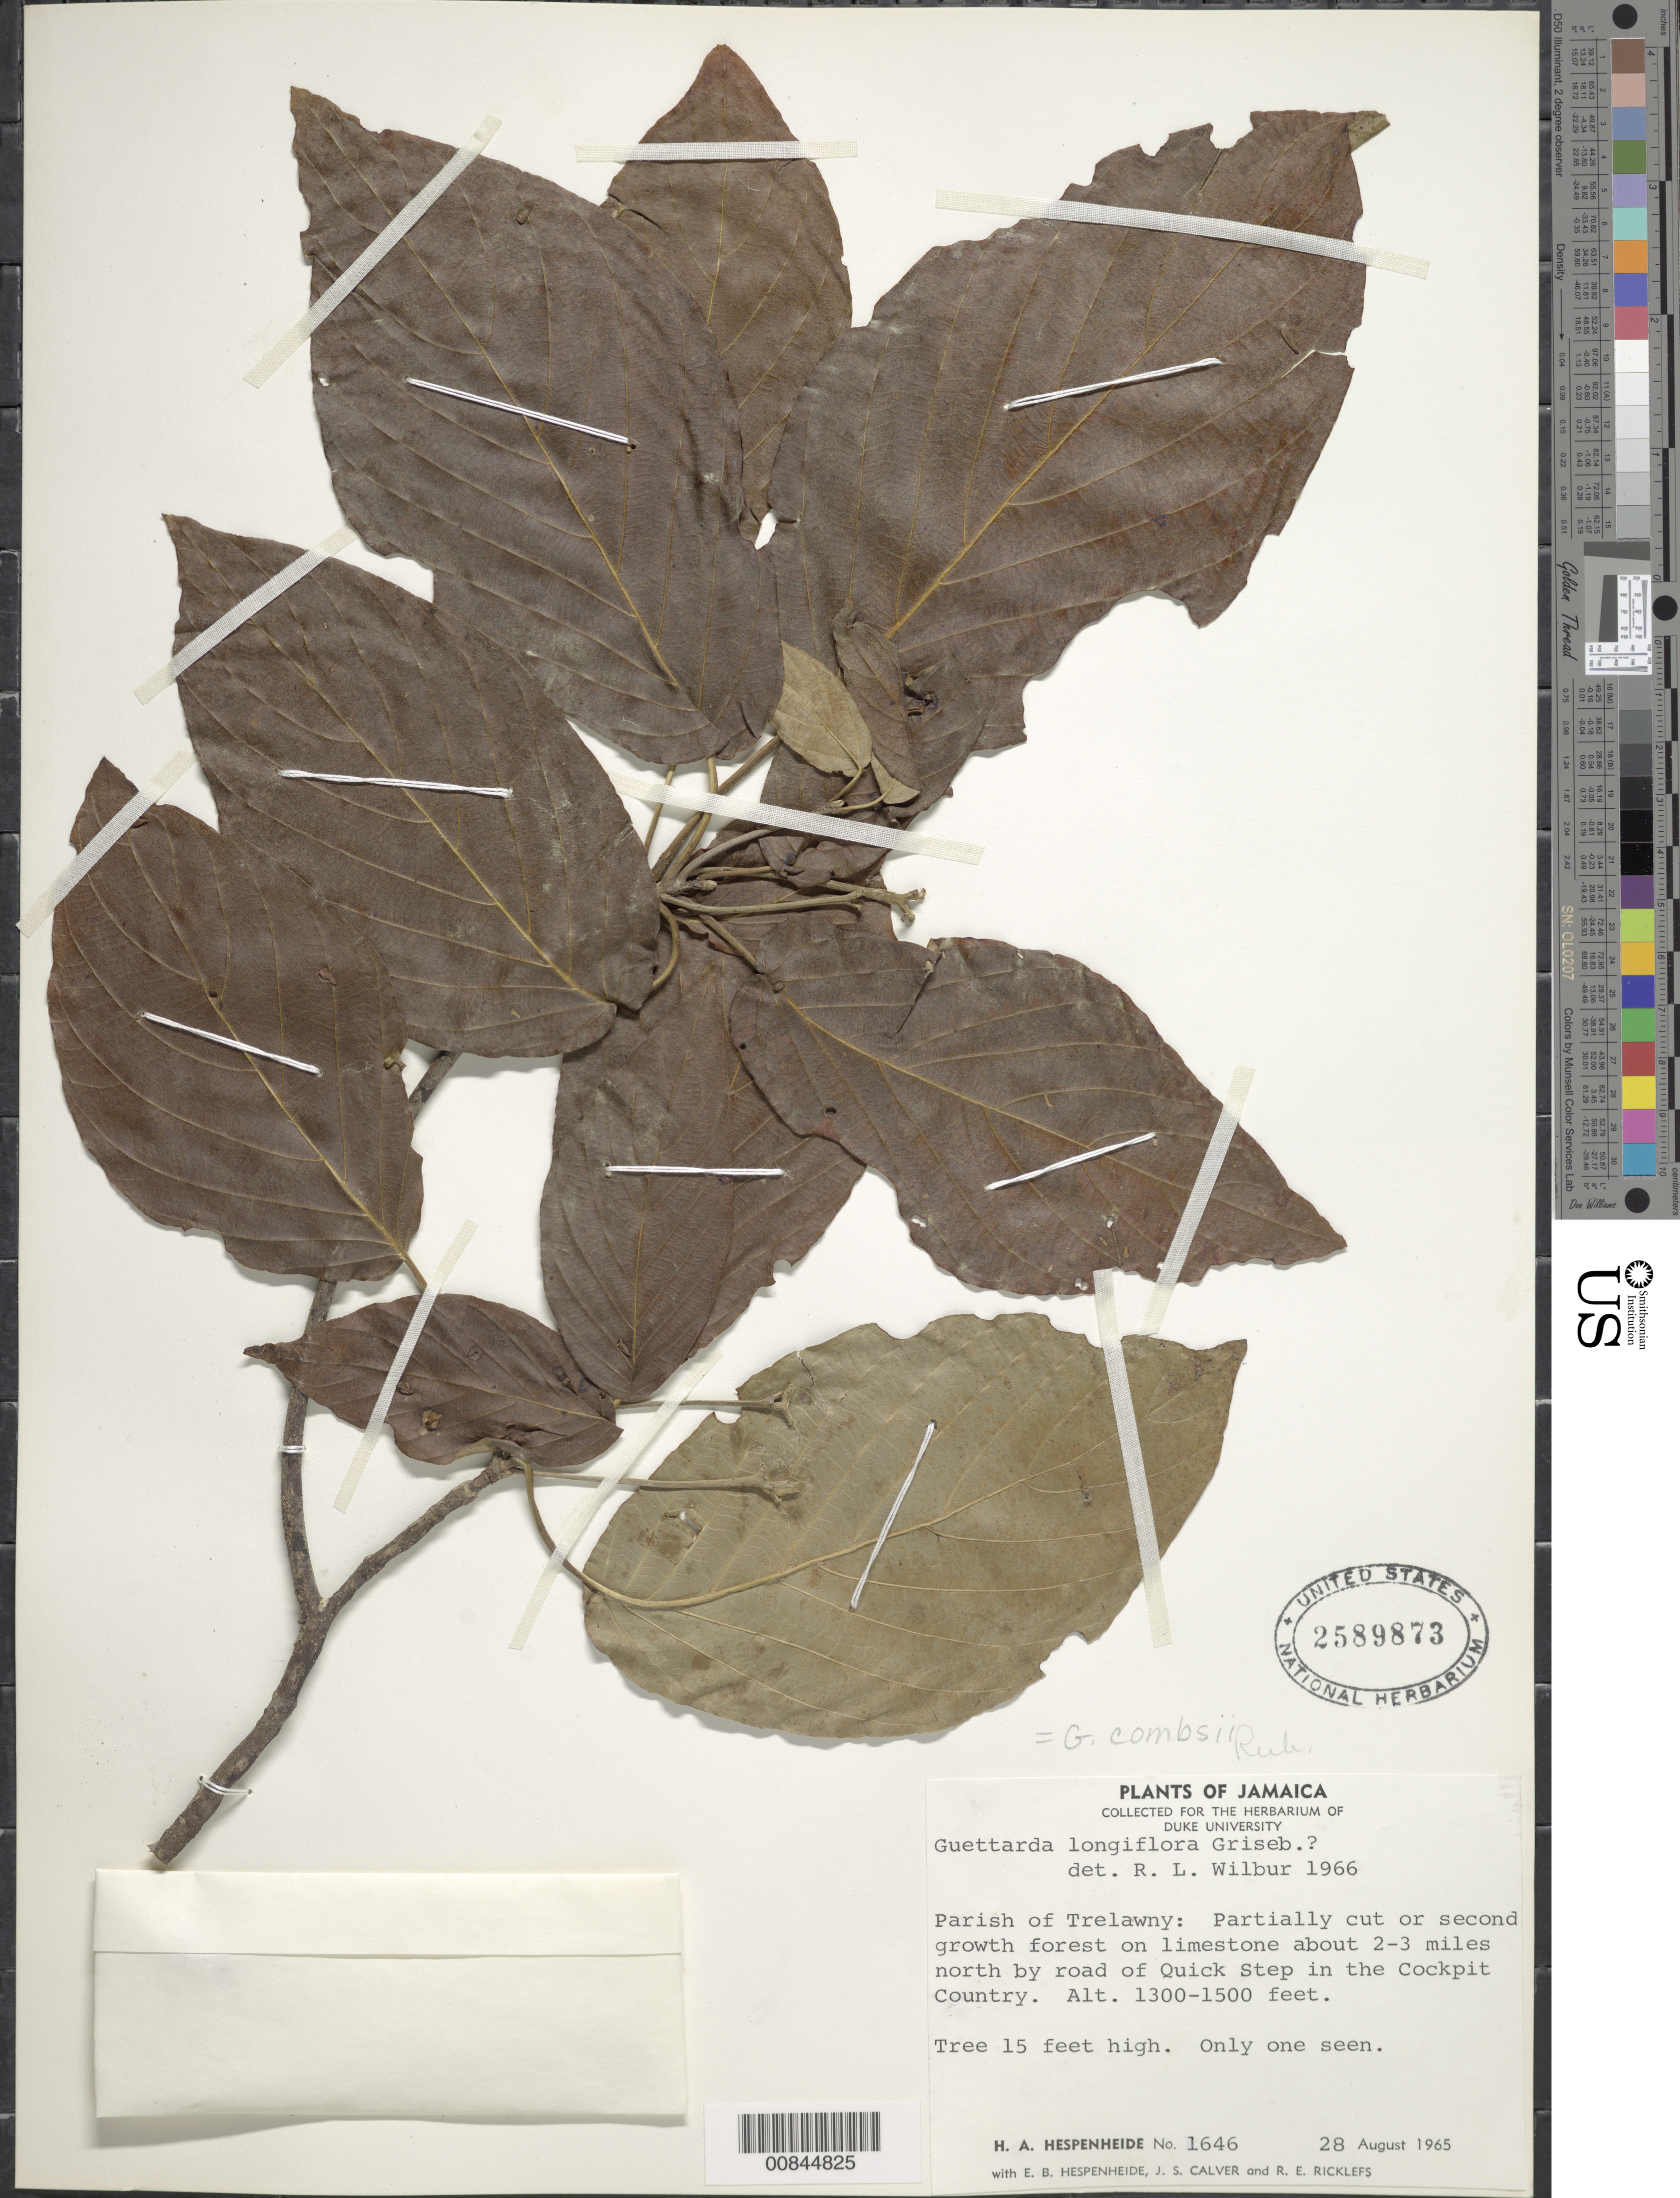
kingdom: Plantae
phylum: Tracheophyta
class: Magnoliopsida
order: Gentianales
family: Rubiaceae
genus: Guettarda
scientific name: Guettarda combsii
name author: Urb.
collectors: H. A. Hespenheide, E. Hespenheide, J. Calver & R. Ricklefs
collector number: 1646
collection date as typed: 28 Aug 1965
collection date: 1965-08-28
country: Jamaica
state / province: Trelawny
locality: Forest about 2-3 miles north, by road of Quick Step in the Cockpit Country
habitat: Partly cut or second growth forest on limestone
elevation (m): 396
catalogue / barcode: US 2589873